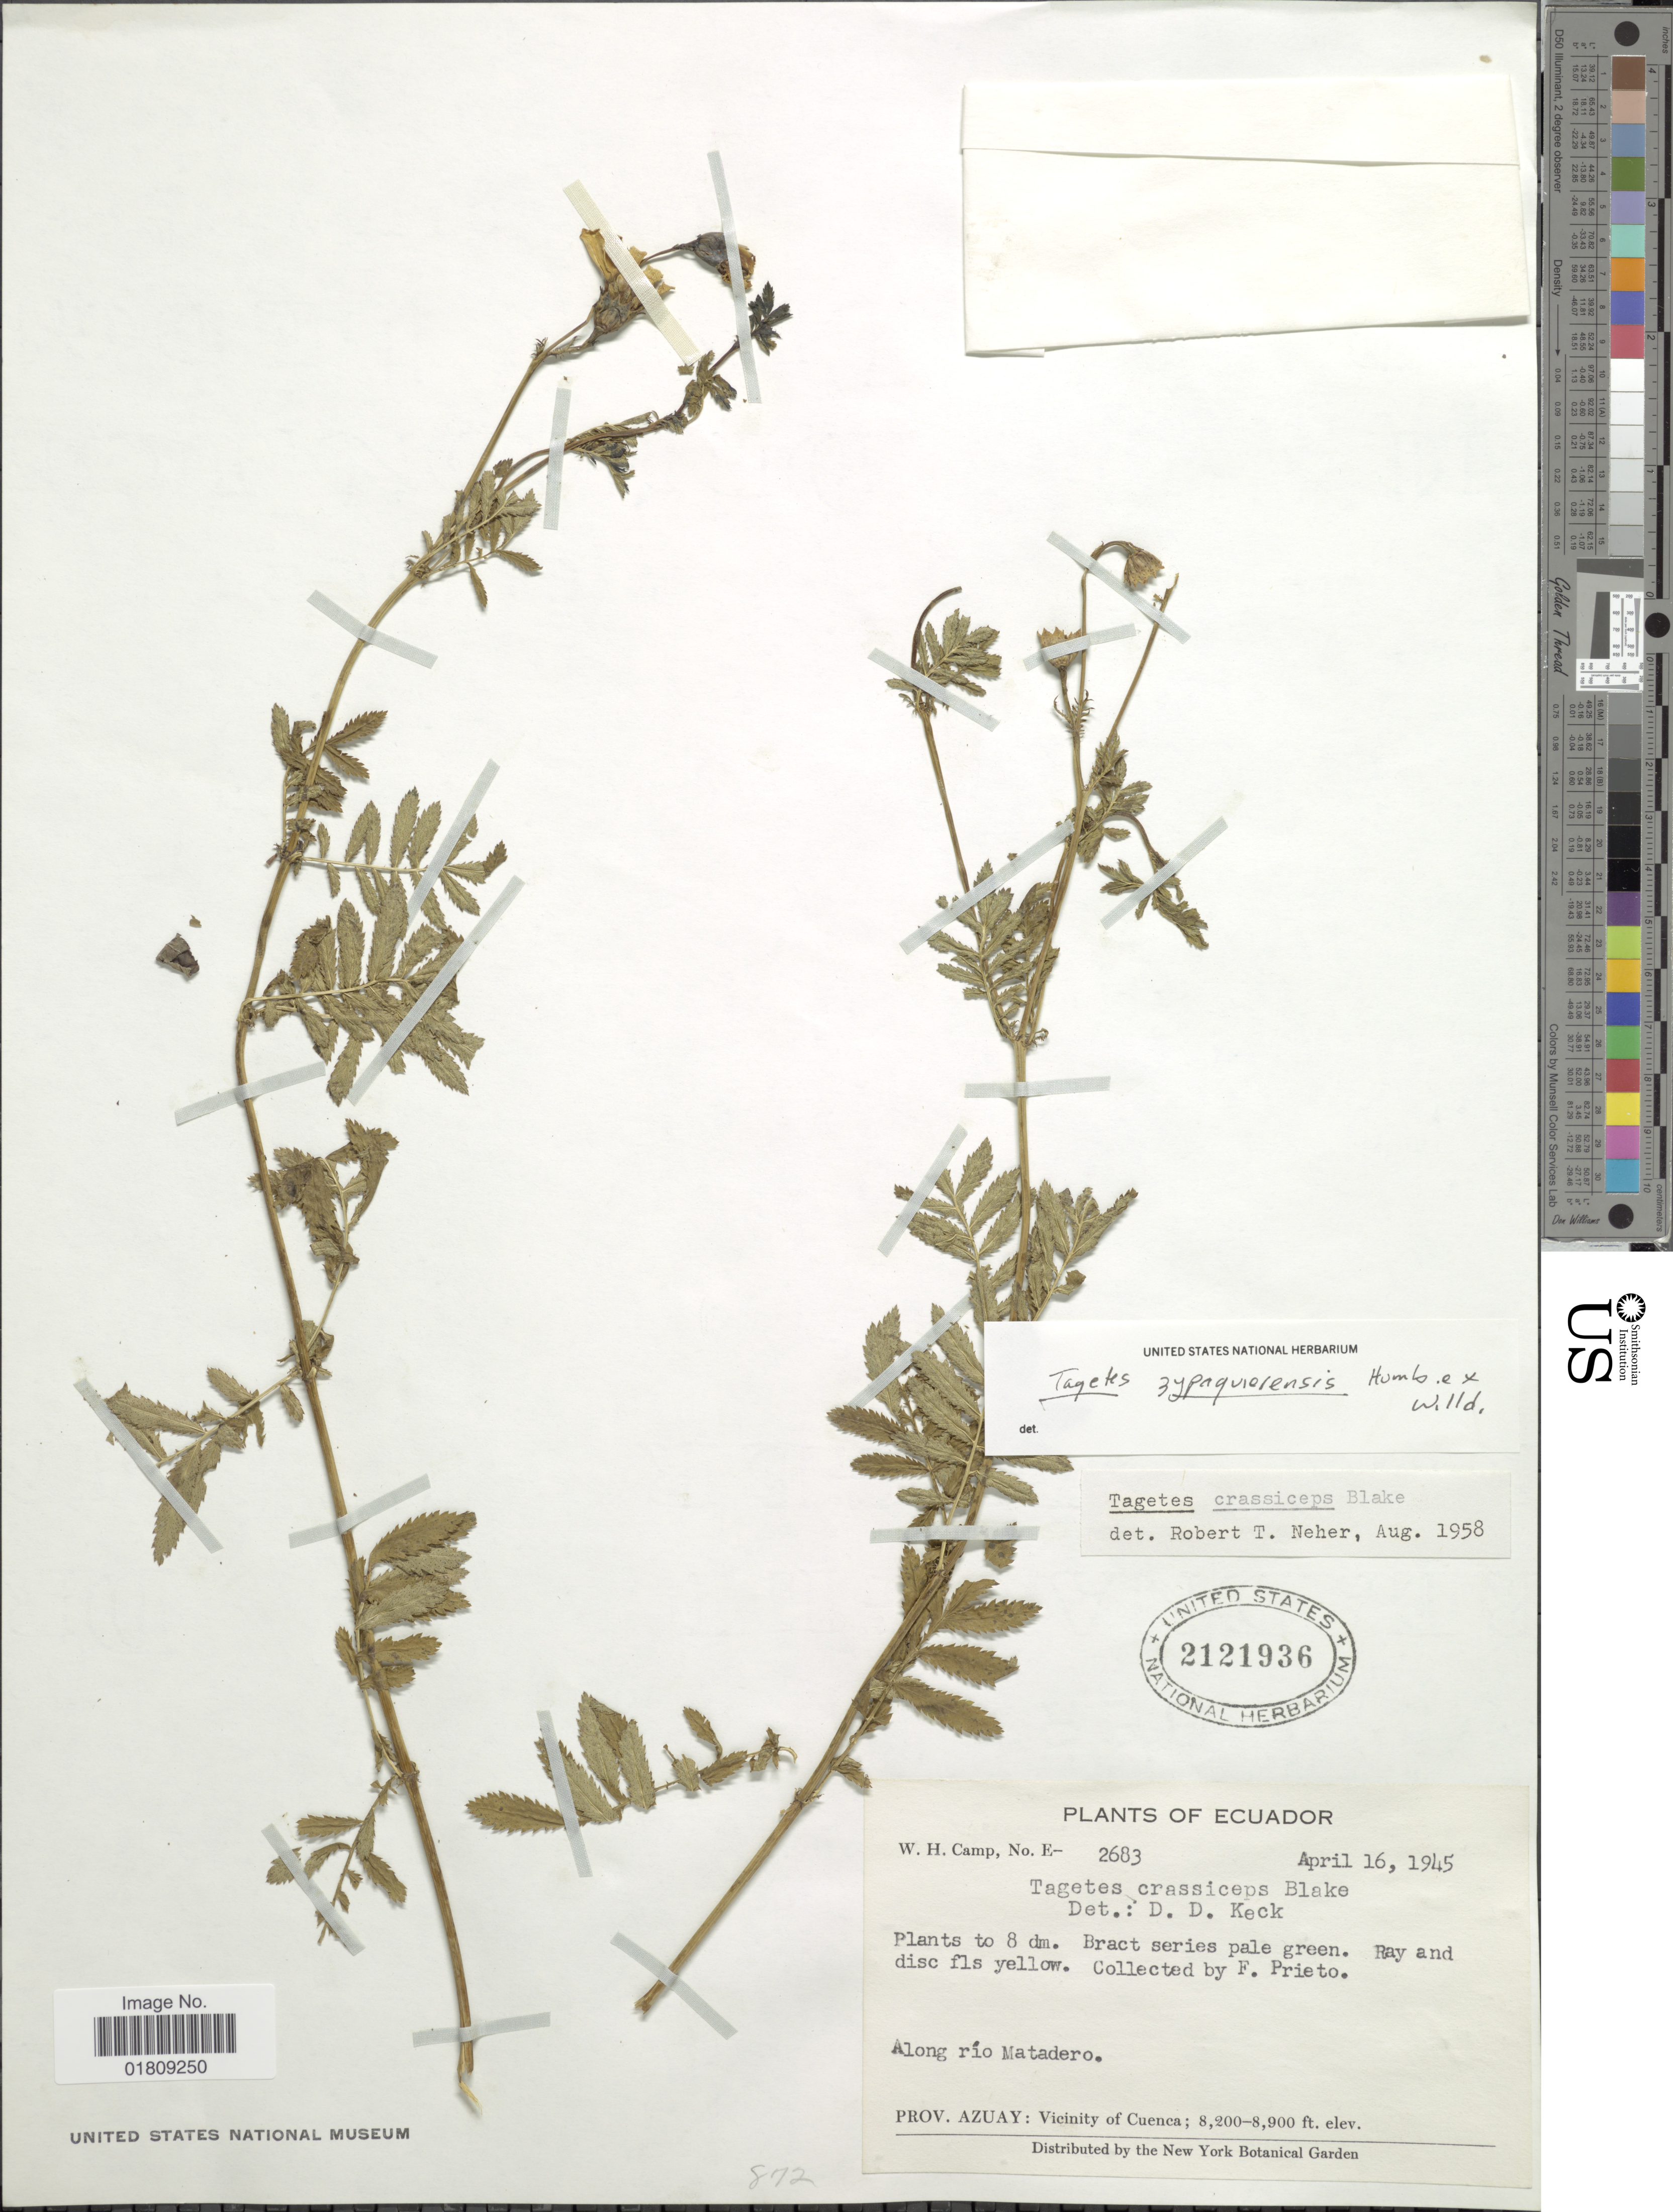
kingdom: Plantae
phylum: Tracheophyta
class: Magnoliopsida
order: Asterales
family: Asteraceae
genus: Tagetes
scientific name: Tagetes zypaquirensis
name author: Humb. & Bonpl.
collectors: F. Prieto & W. H. Camp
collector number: E-2683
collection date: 1945-04-16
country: Ecuador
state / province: Azuay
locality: Along rio Matadero, Vicinity of Cuenca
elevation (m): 2499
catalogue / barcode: US 2121936